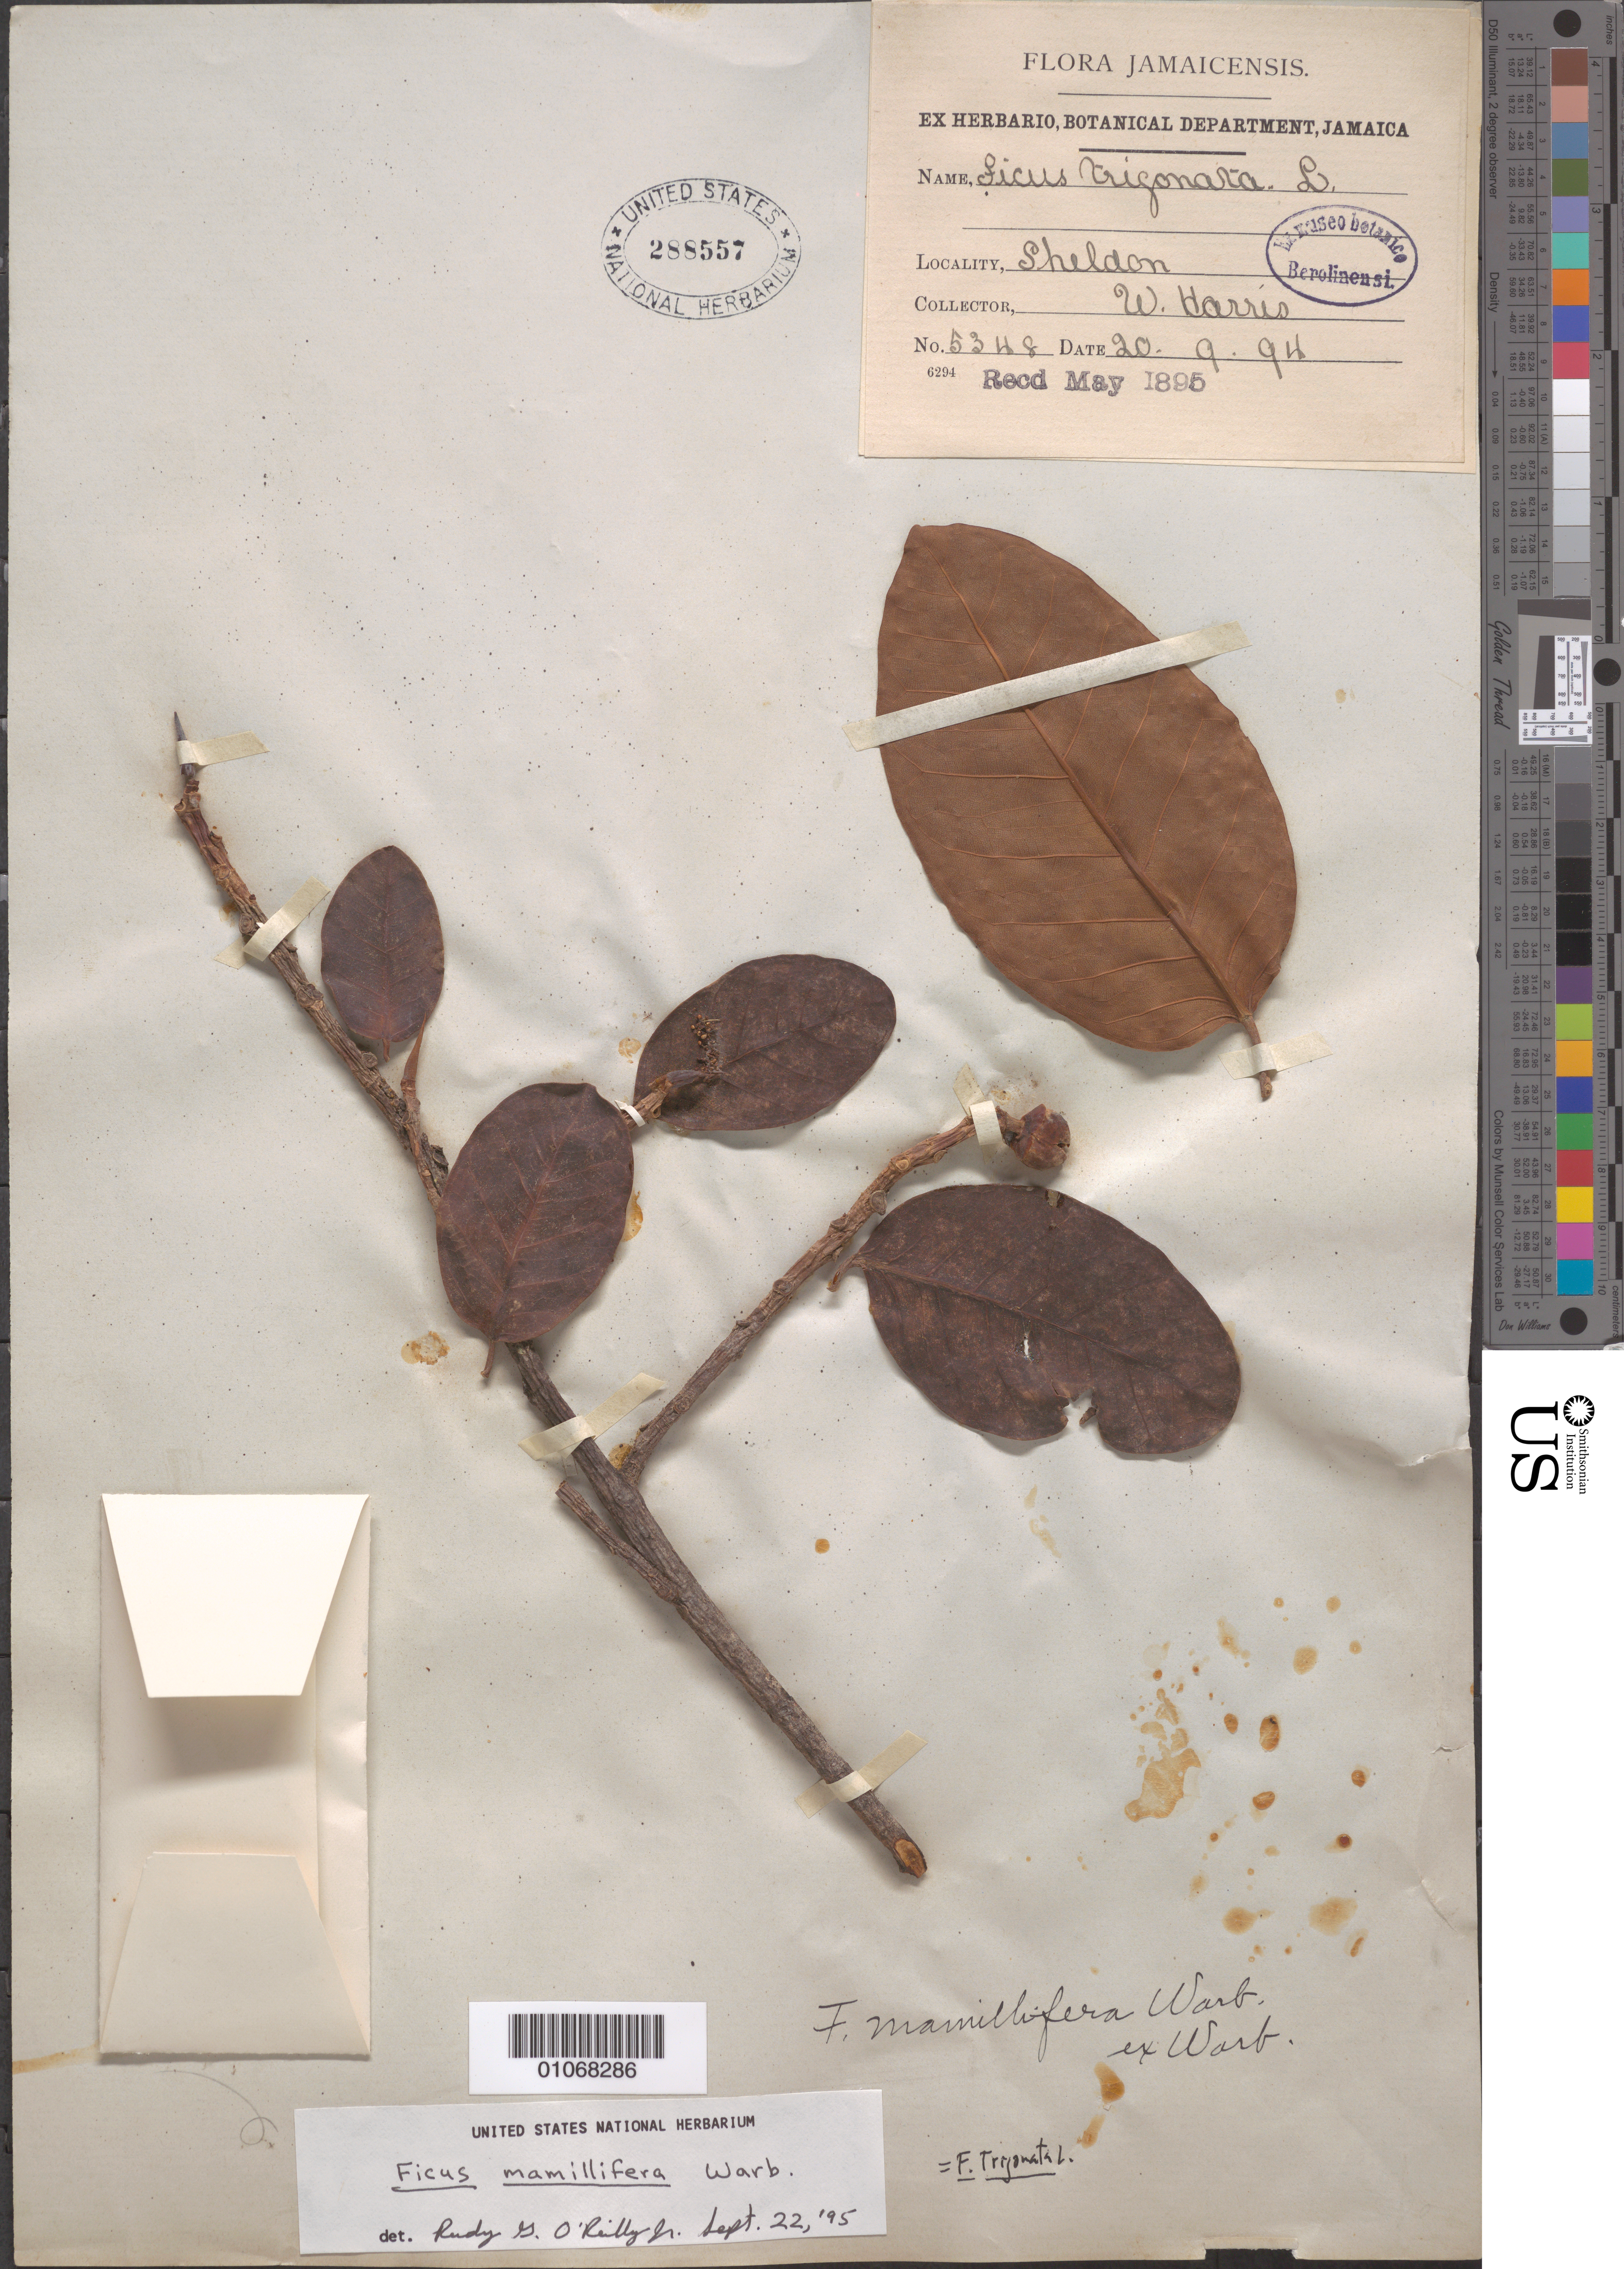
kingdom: Plantae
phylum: Tracheophyta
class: Magnoliopsida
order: Rosales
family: Moraceae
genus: Ficus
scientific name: Ficus mamillifera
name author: Warb.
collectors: W. Harris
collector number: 5348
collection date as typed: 20 Sep 1894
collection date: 1894-09-20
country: Jamaica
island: Jamaica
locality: Sheldon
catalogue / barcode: US 288557